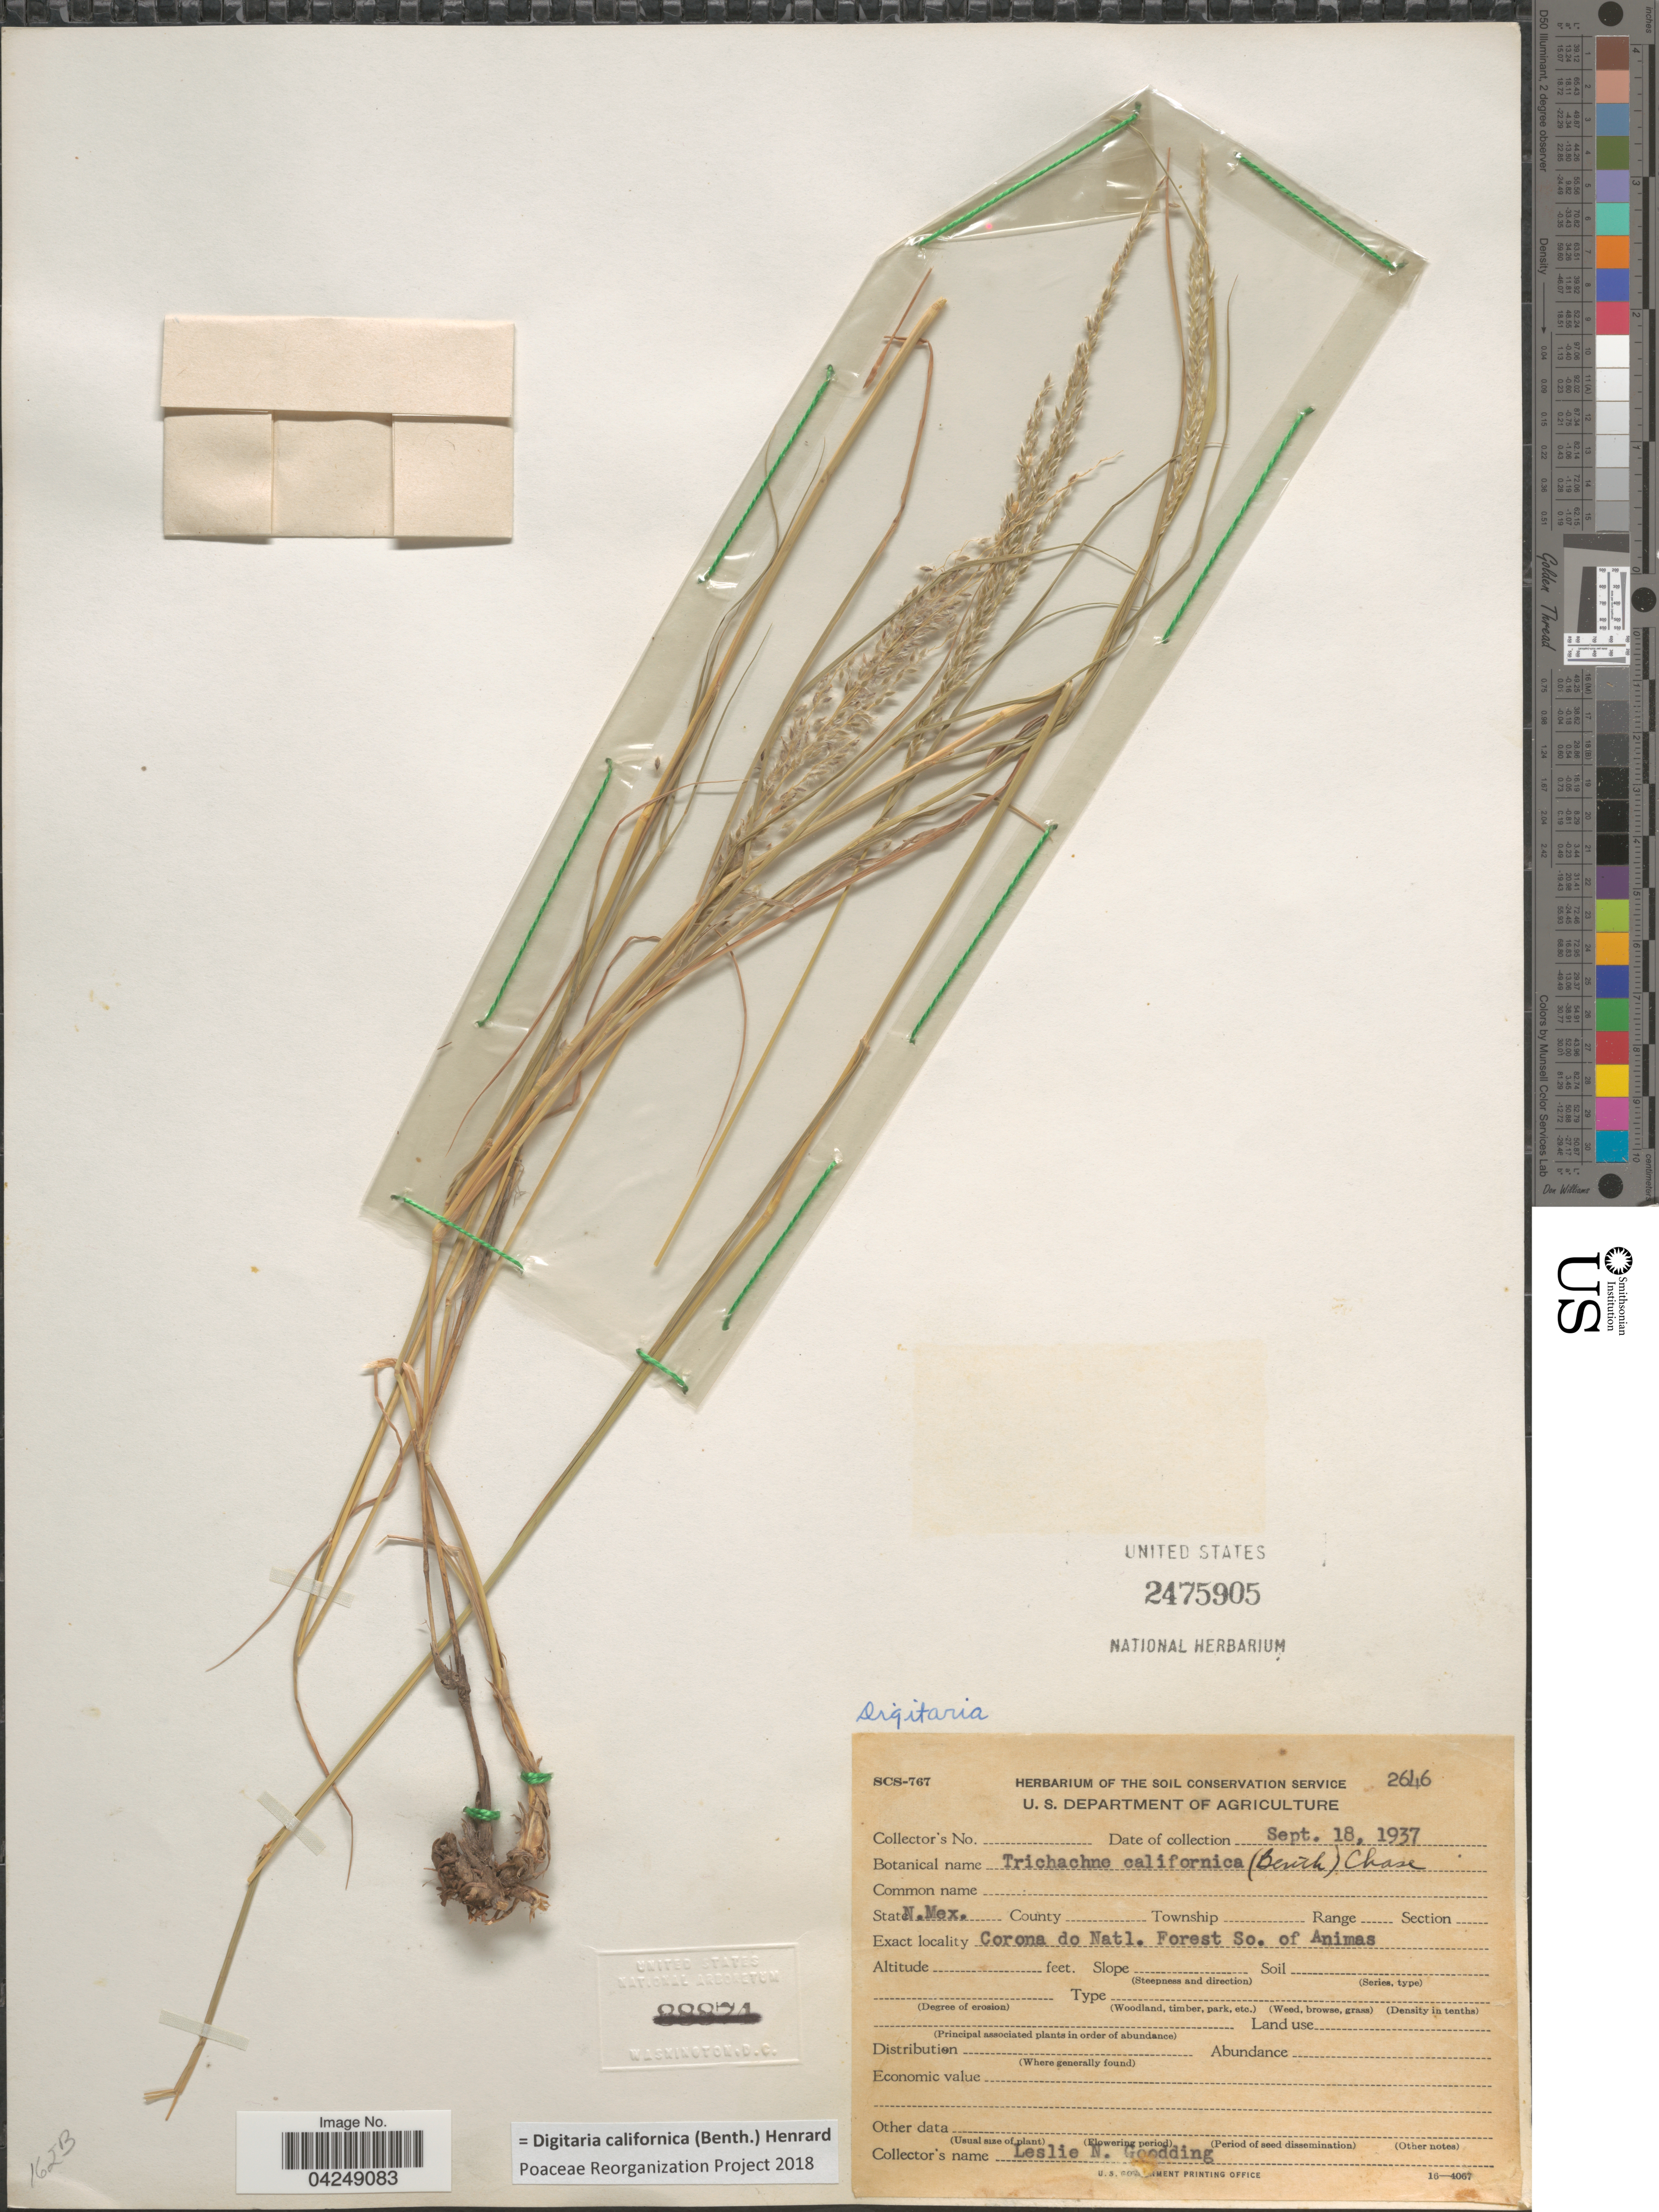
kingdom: Plantae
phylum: Tracheophyta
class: Liliopsida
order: Poales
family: Poaceae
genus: Digitaria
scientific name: Digitaria californica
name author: (Benth.) Henr.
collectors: L. N. Goodding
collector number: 2646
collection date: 1937-09-18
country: United States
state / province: New Mexico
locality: Corona do Natl. Forest So. of Animas.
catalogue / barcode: US 2475905